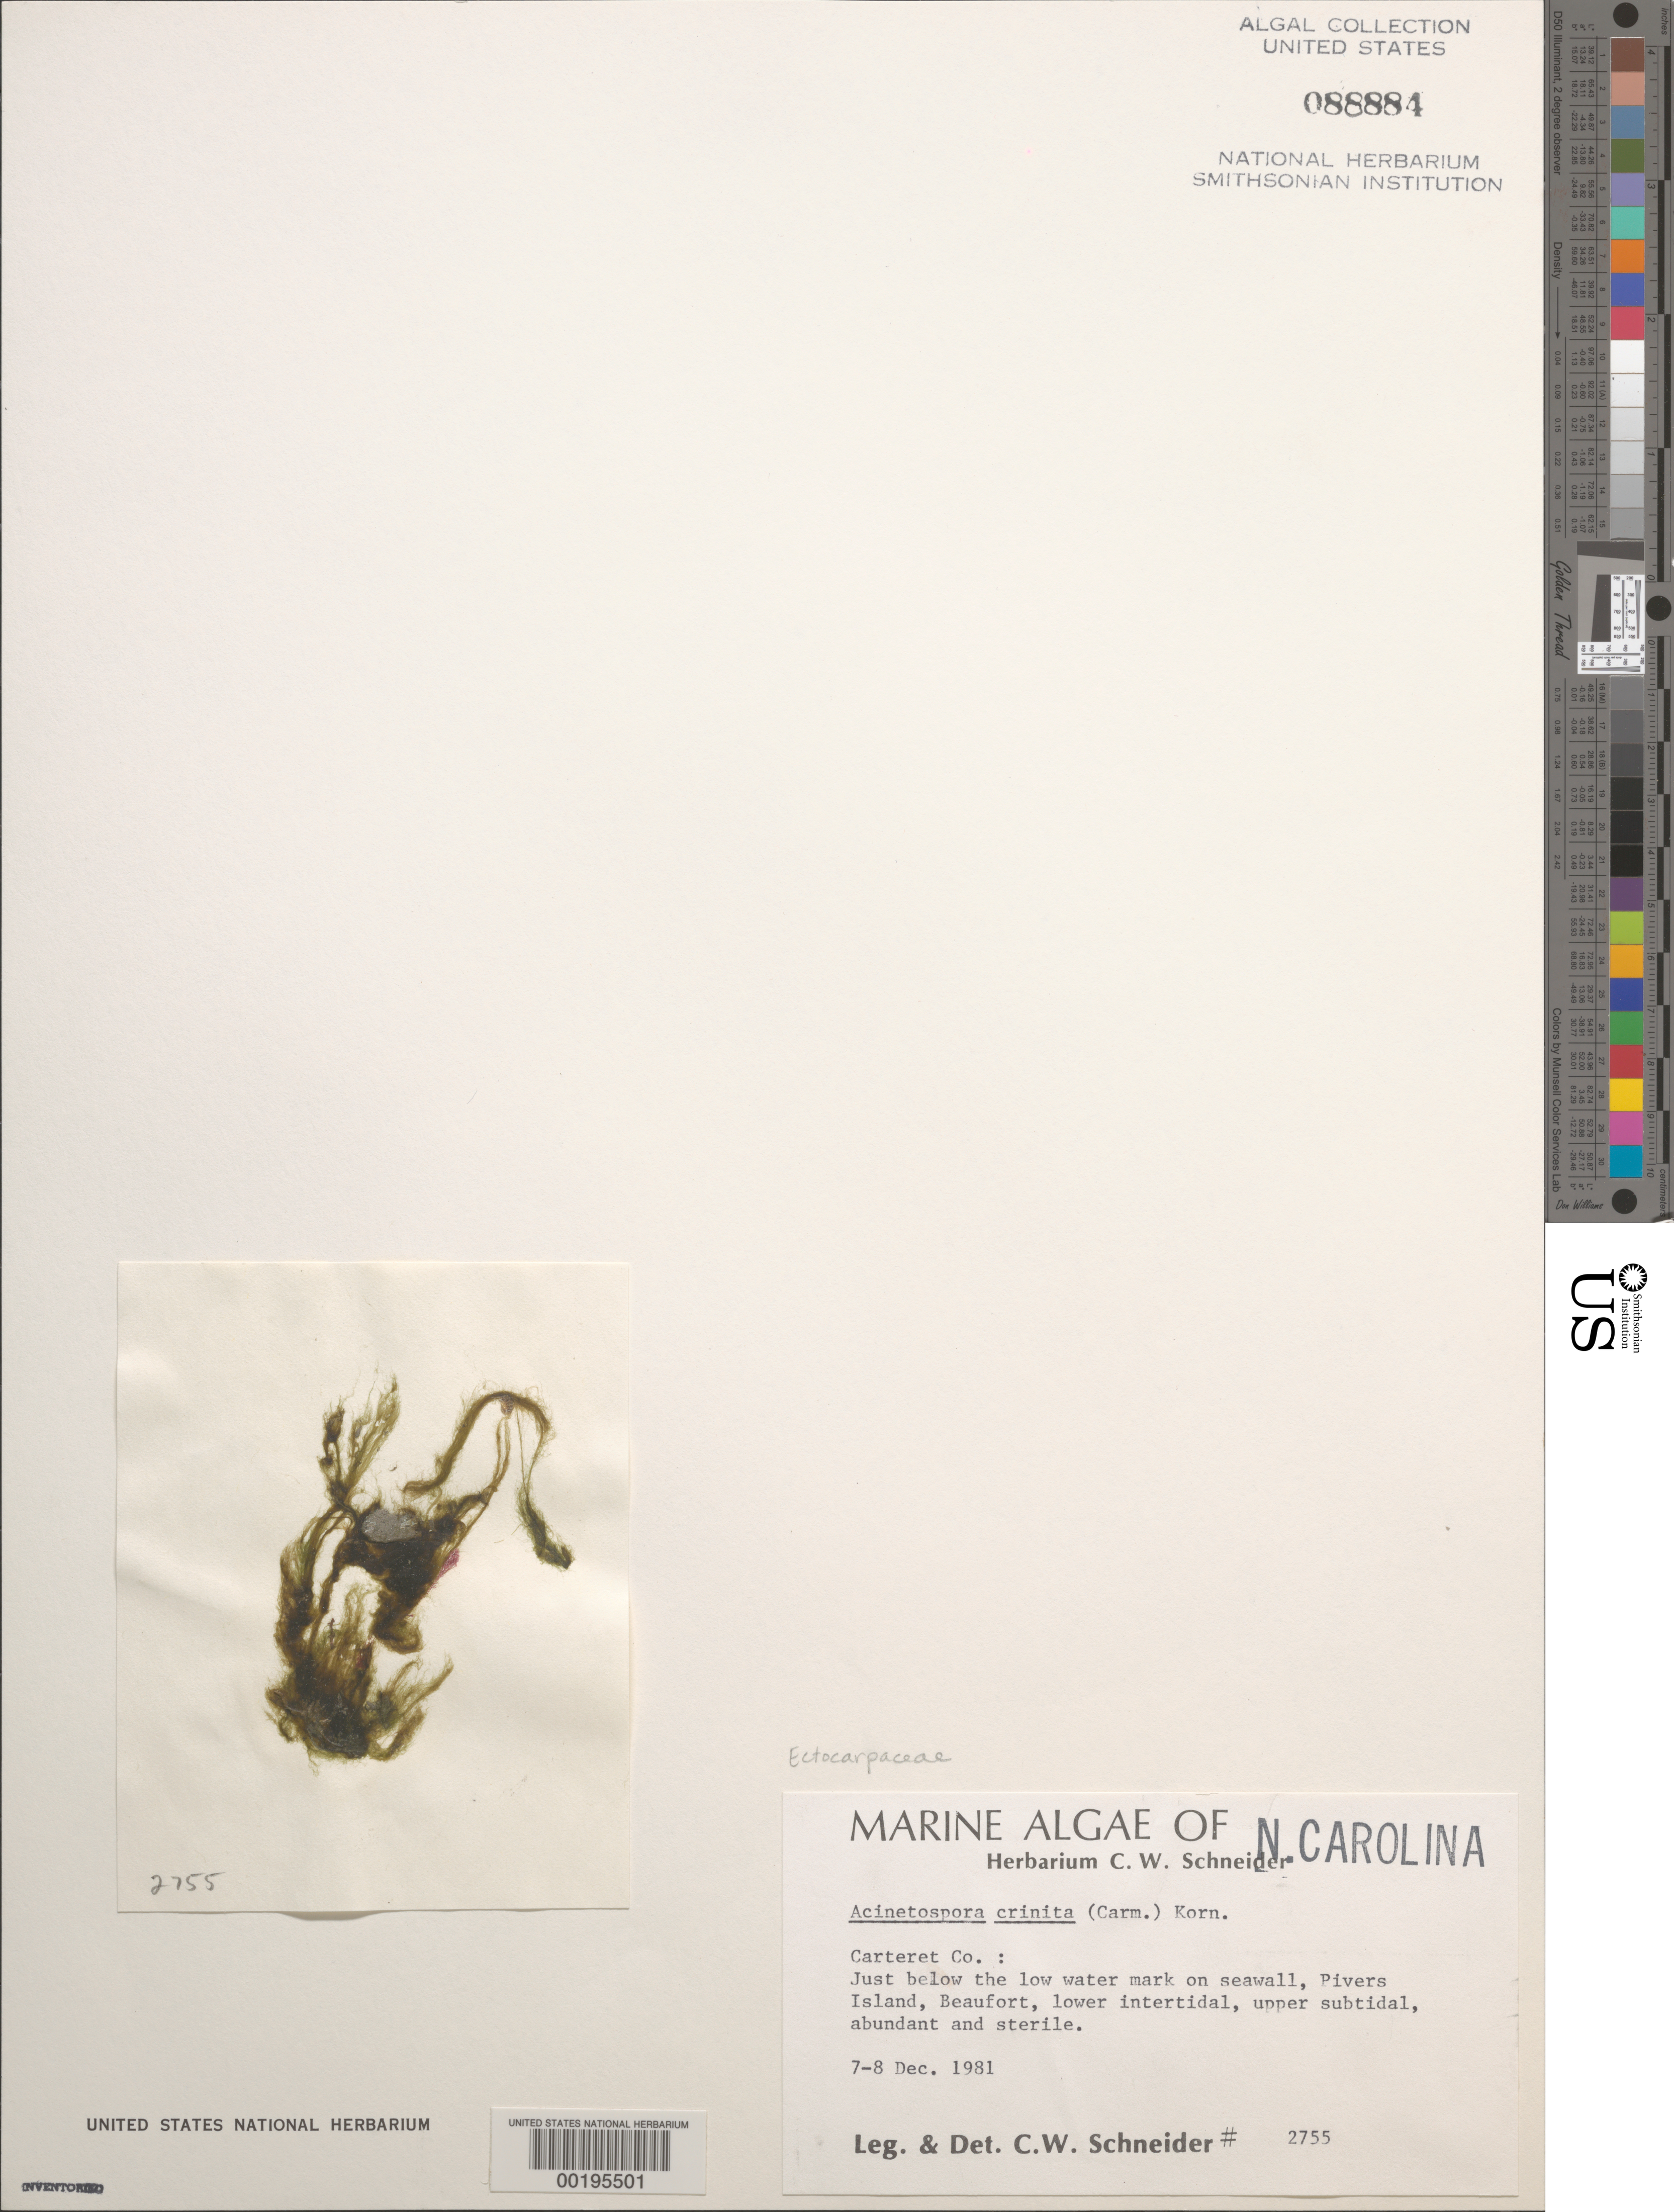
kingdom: Chromista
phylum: Ochrophyta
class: Phaeophyceae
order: Ectocarpales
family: Acinetosporaceae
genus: Acinetospora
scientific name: Acinetospora crinita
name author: (Carmich. in Harv.) Sauv.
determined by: Schneider, C. W.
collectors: C. W. Schneider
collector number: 2755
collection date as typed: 07 Dec 1981 TO 08 Dec 1981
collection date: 1981-12-07/1981-12-08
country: United States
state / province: North Carolina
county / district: Carteret County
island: Pivers Island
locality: Beaufort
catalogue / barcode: US 88884